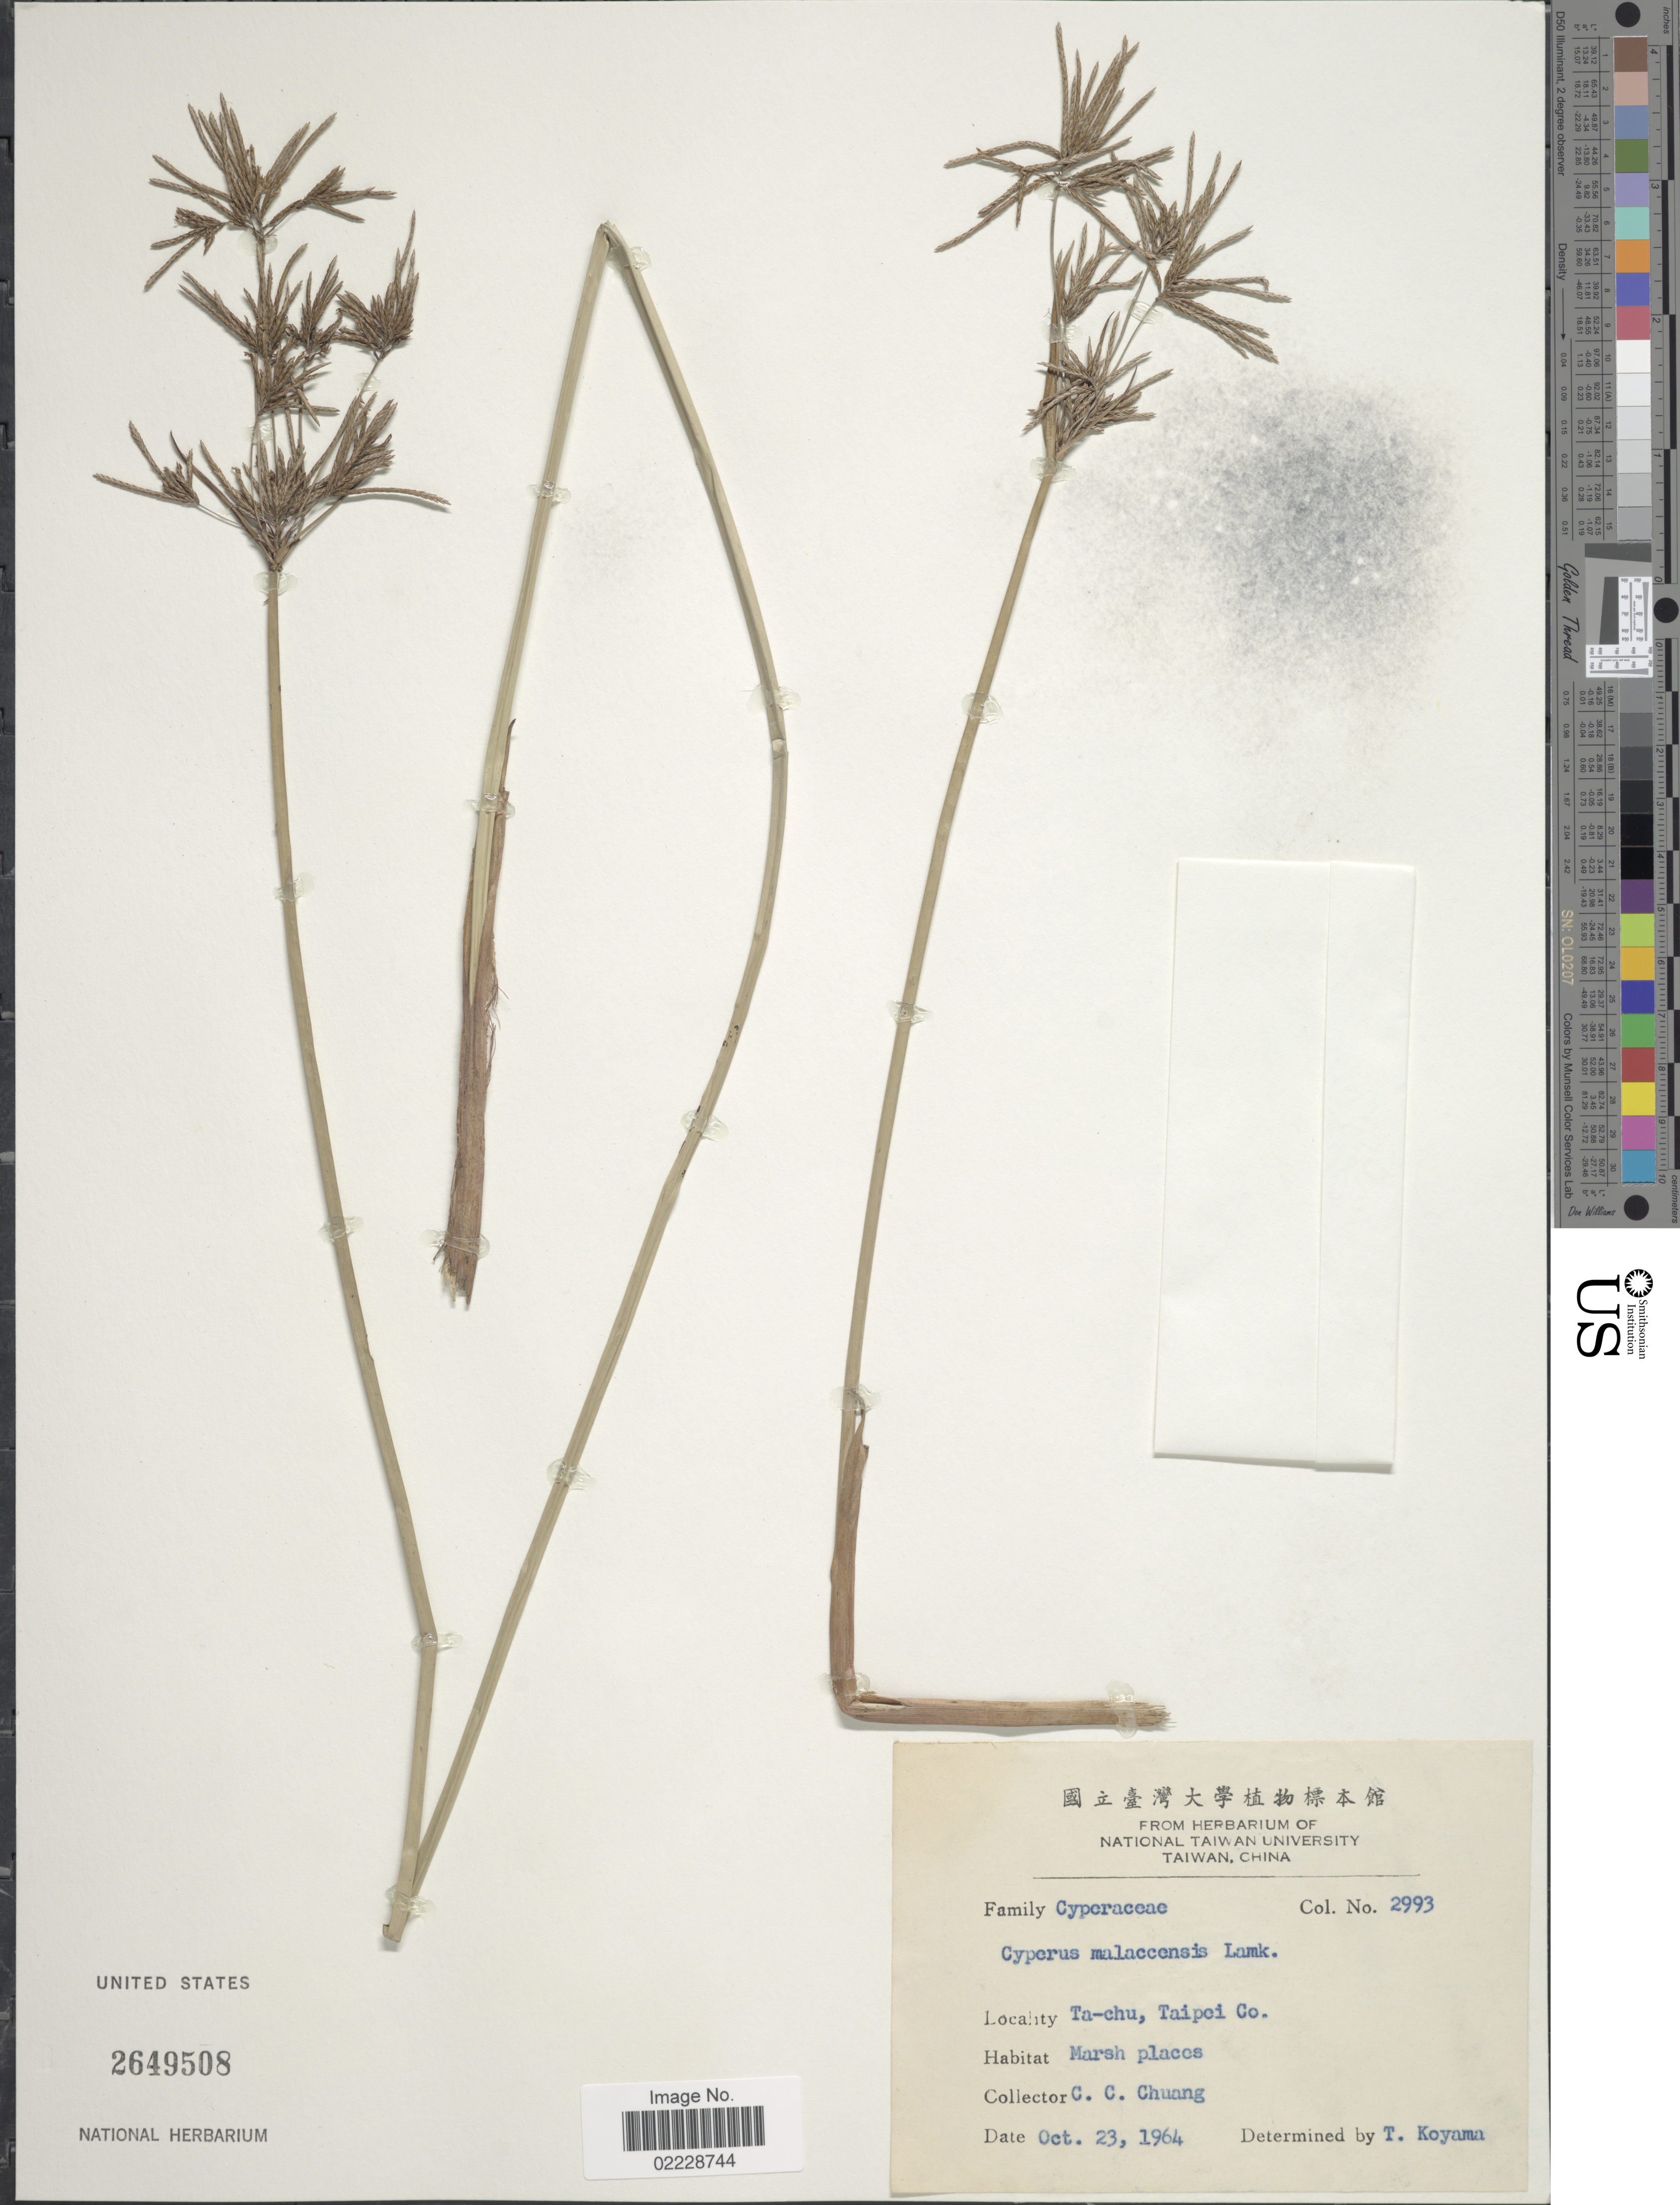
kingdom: Plantae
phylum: Tracheophyta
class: Liliopsida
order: Poales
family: Cyperaceae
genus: Cyperus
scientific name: Cyperus malaccensis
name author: Lam.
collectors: C. C. Chuang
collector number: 2993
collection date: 1964-10-23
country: Taiwan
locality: Ta-chu, Taipei Co.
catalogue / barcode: US 2649508